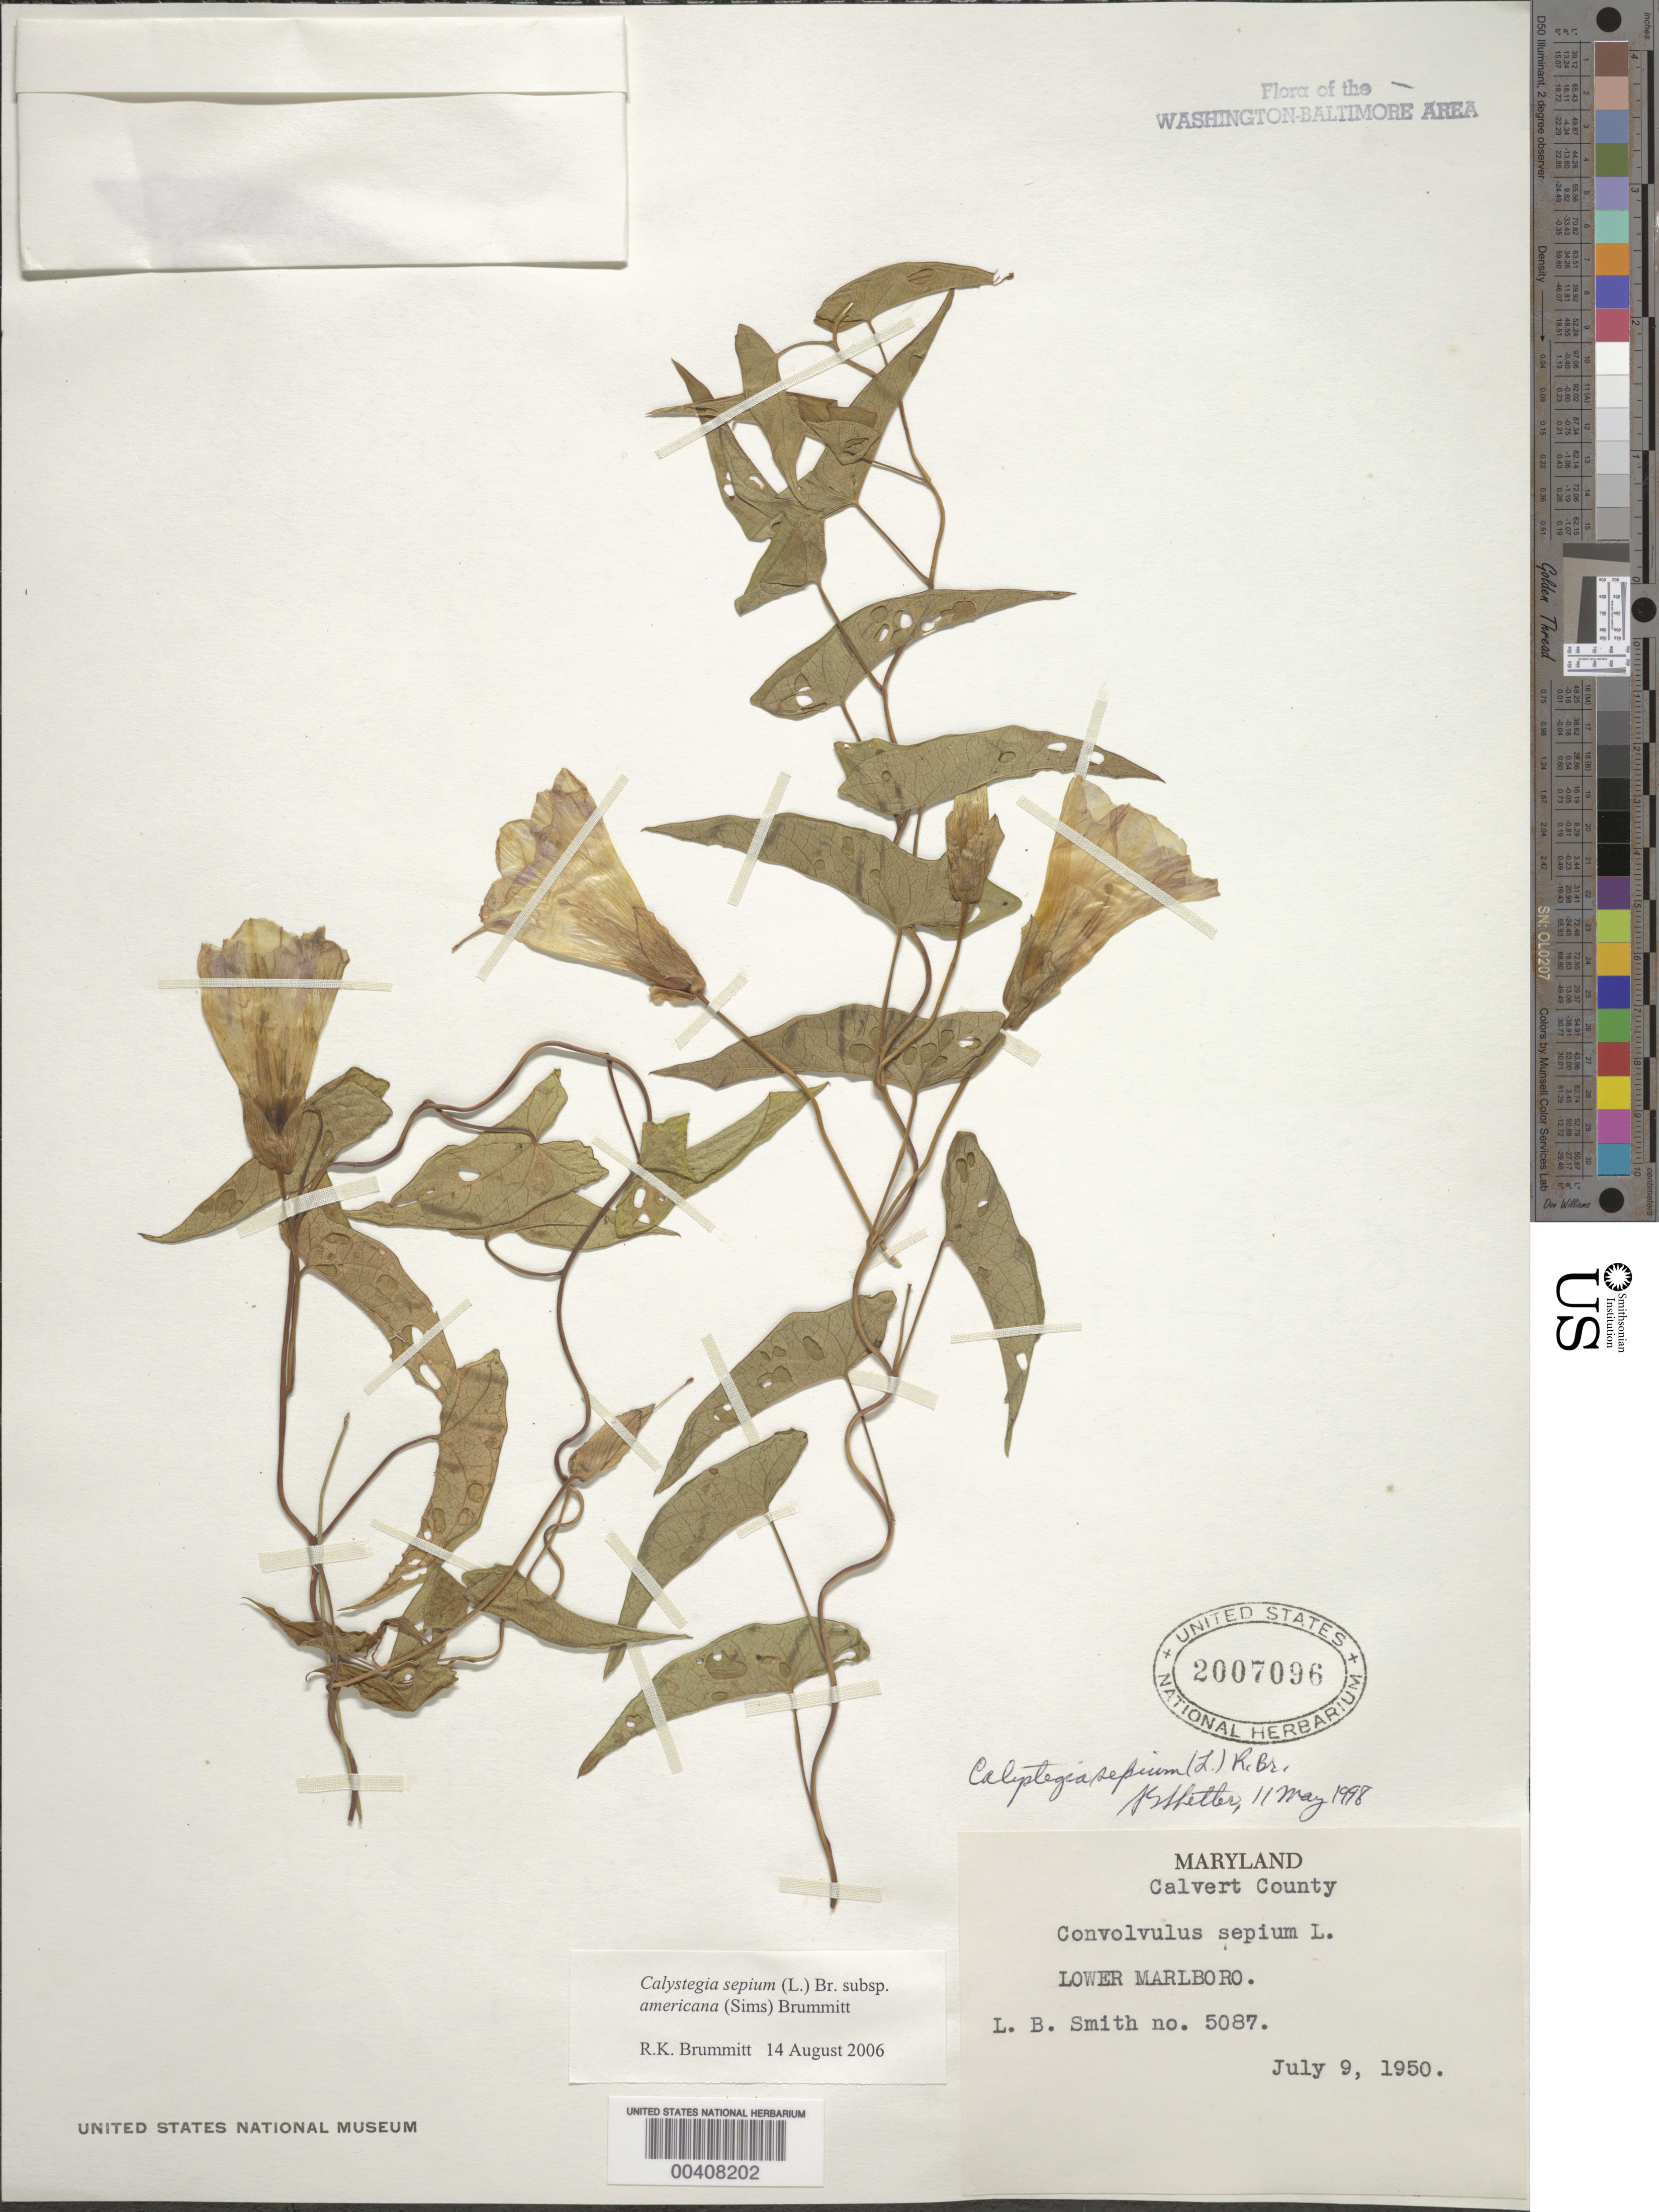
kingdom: Plantae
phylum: Tracheophyta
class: Magnoliopsida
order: Solanales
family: Convolvulaceae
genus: Calystegia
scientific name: Calystegia sepium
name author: (L.) R. Br.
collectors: L. Smith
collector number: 5087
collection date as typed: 09 Jul 1950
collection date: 1950-07-09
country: United States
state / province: Maryland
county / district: Calvert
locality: lower Marlboro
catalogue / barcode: US 2007096